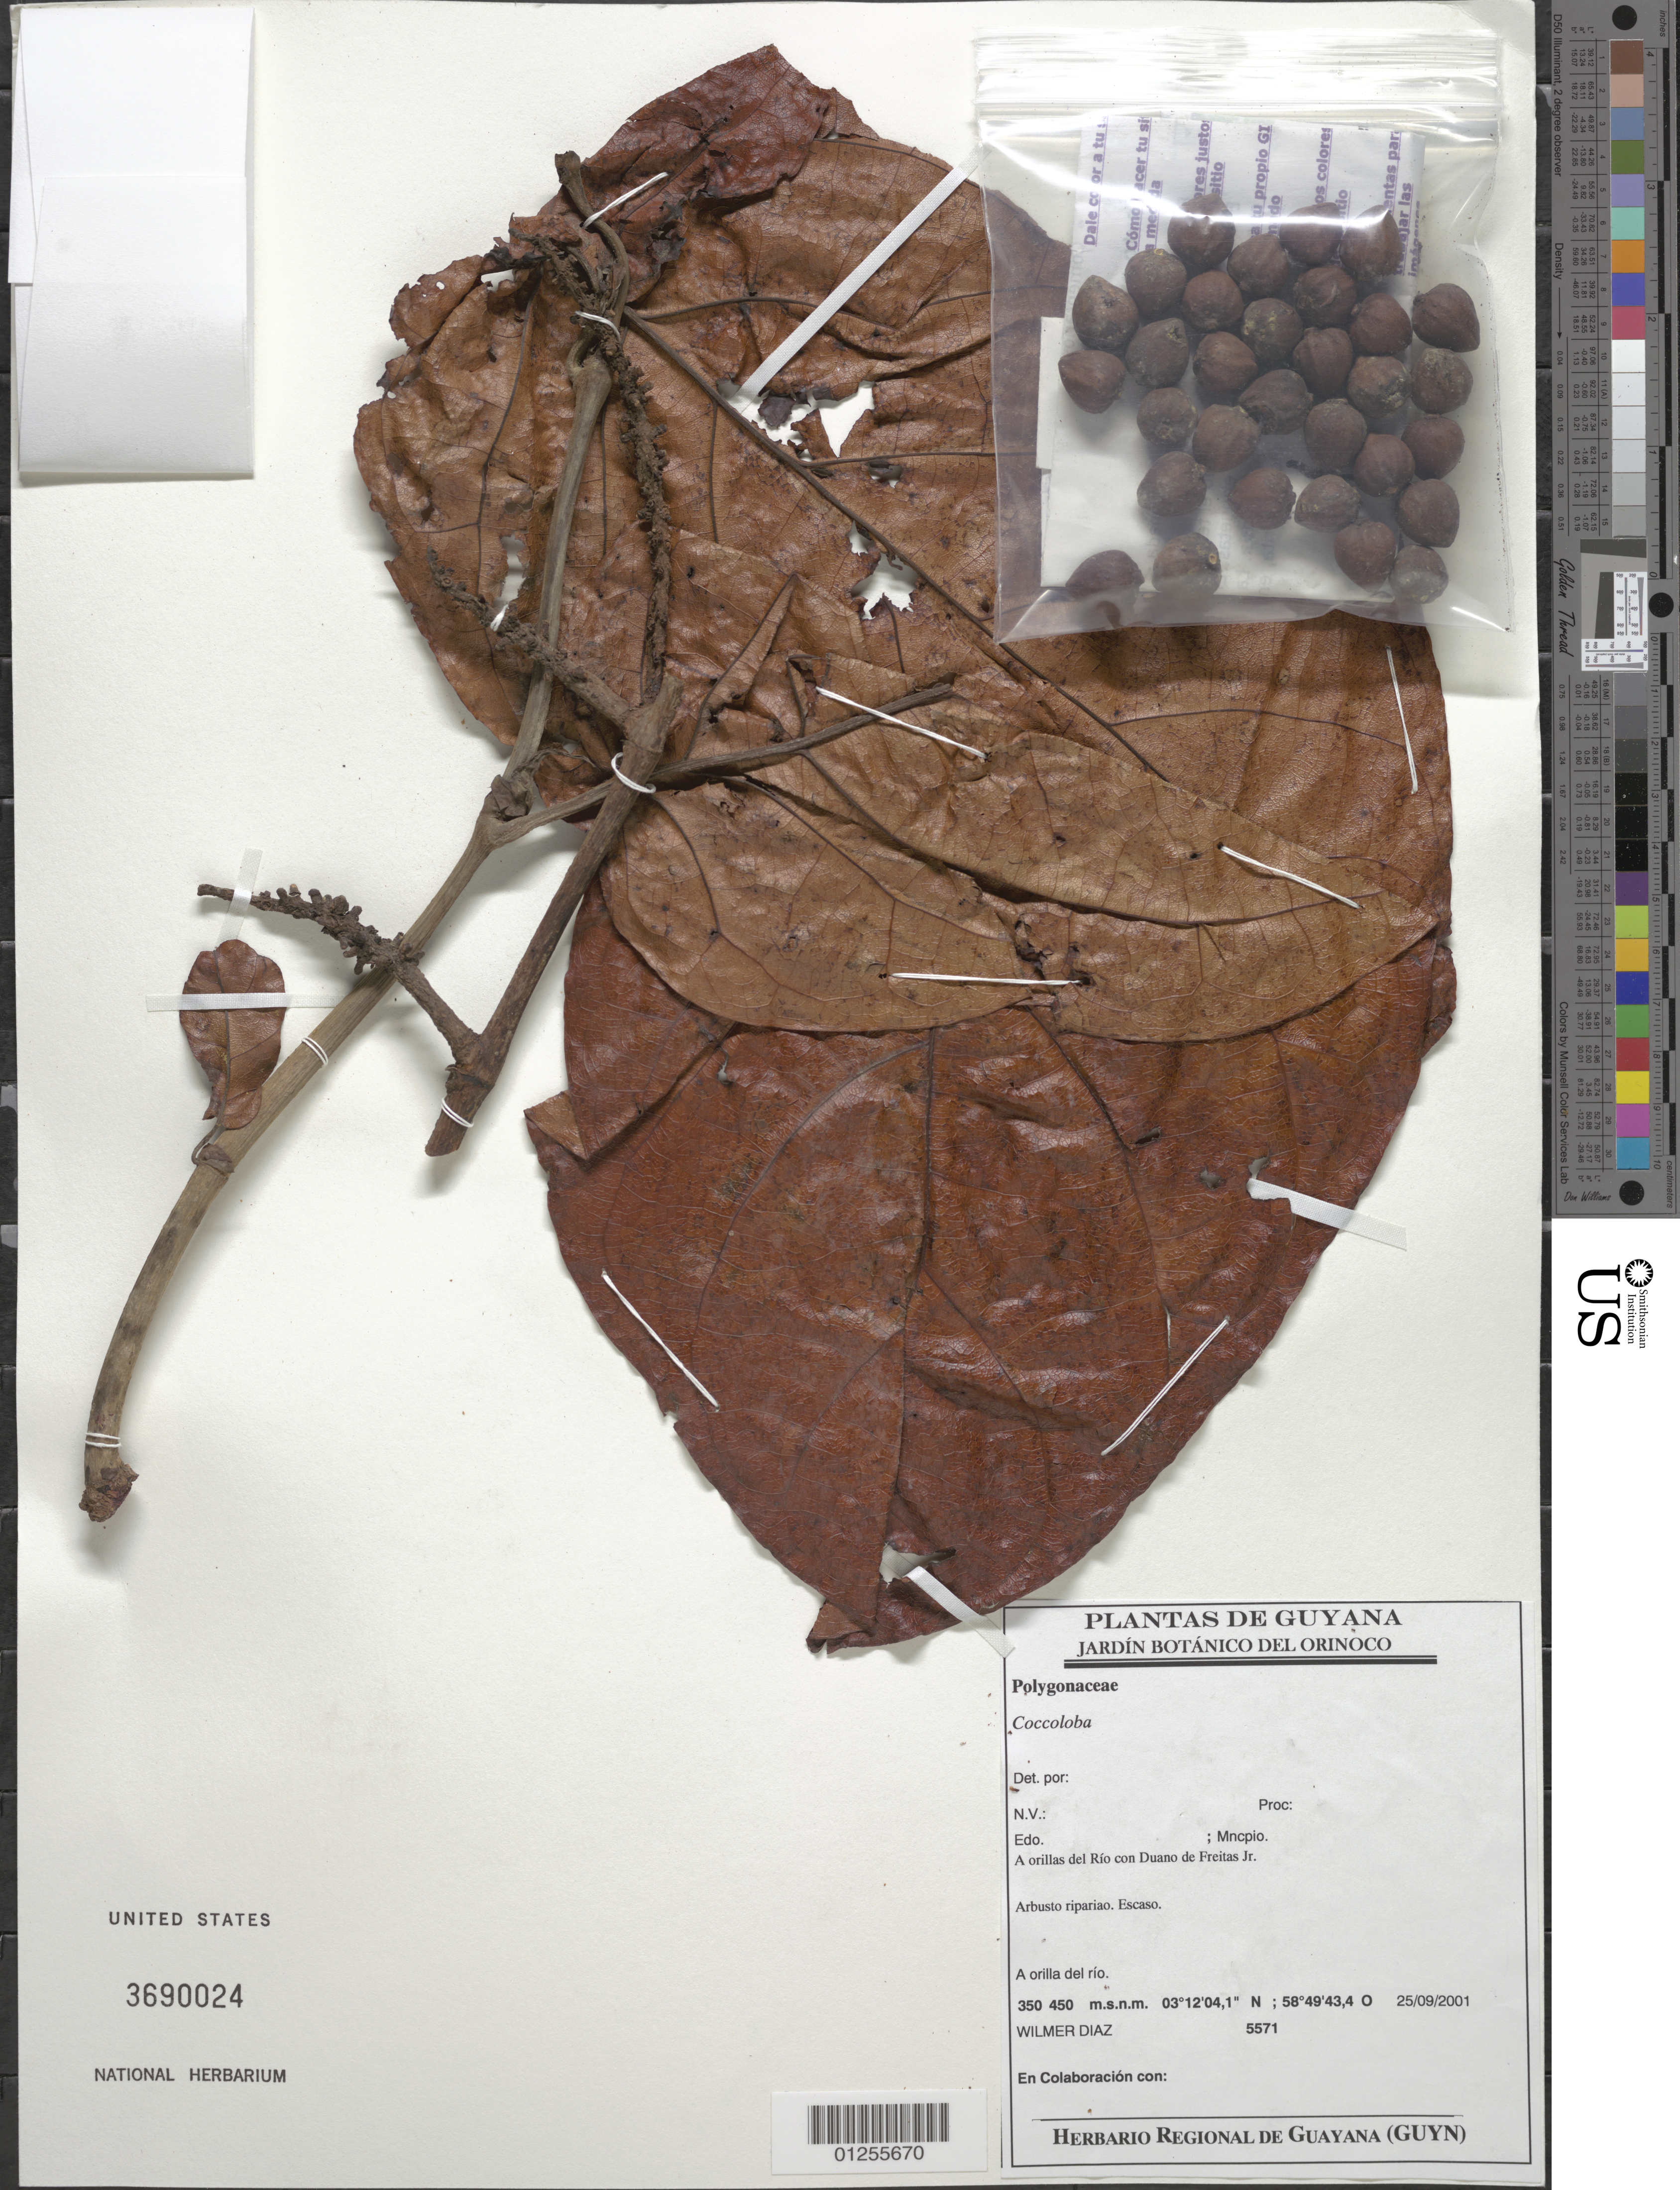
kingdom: Plantae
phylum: Tracheophyta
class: Magnoliopsida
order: Caryophyllales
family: Polygonaceae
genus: Coccoloba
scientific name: Coccoloba sp.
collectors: W. Díaz P.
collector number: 5571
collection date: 2001-09-25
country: Guyana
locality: A orillas del Rio con Duano de Freitas Jr.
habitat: Escaso. A orilla del rio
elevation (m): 350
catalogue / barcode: US 3690024